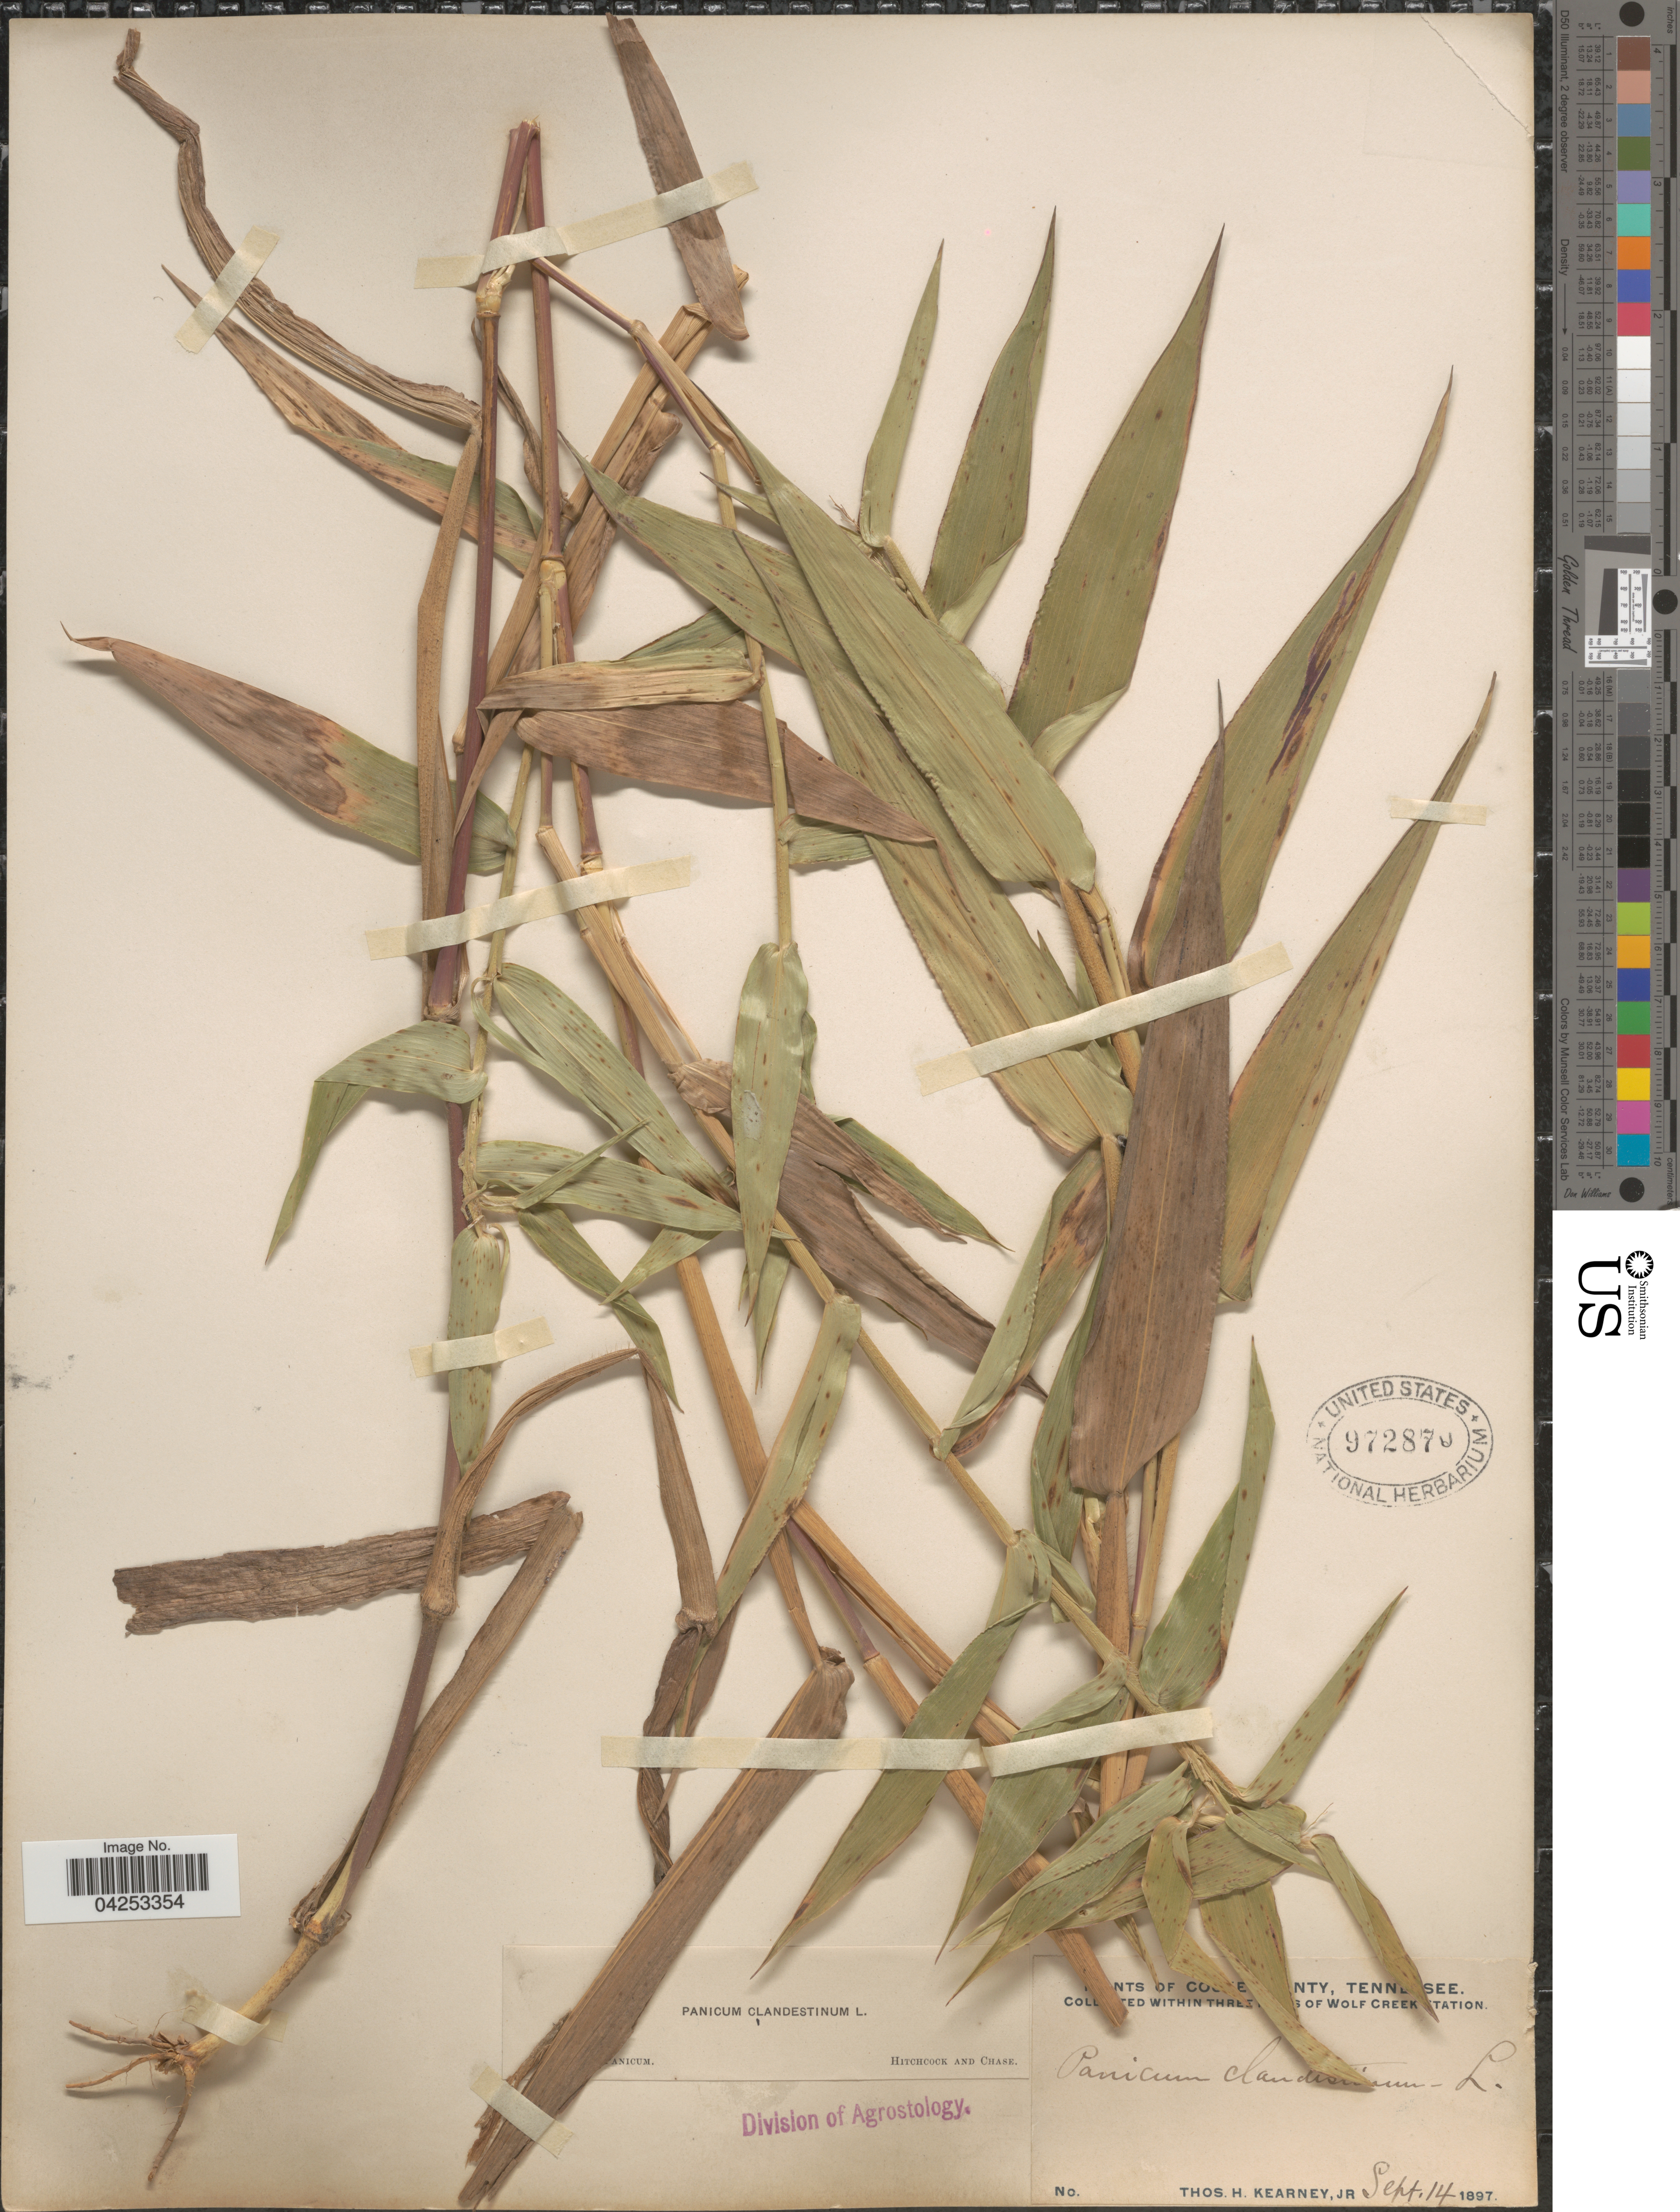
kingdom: Plantae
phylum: Tracheophyta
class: Liliopsida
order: Poales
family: Poaceae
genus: Dichanthelium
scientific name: Dichanthelium clandestinum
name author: (L.) Gould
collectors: T. H. Kearney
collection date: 1897-09-14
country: United States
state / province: Tennessee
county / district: Cocke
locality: Within 3 miles of Wolf Creek Station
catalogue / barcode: US 972870